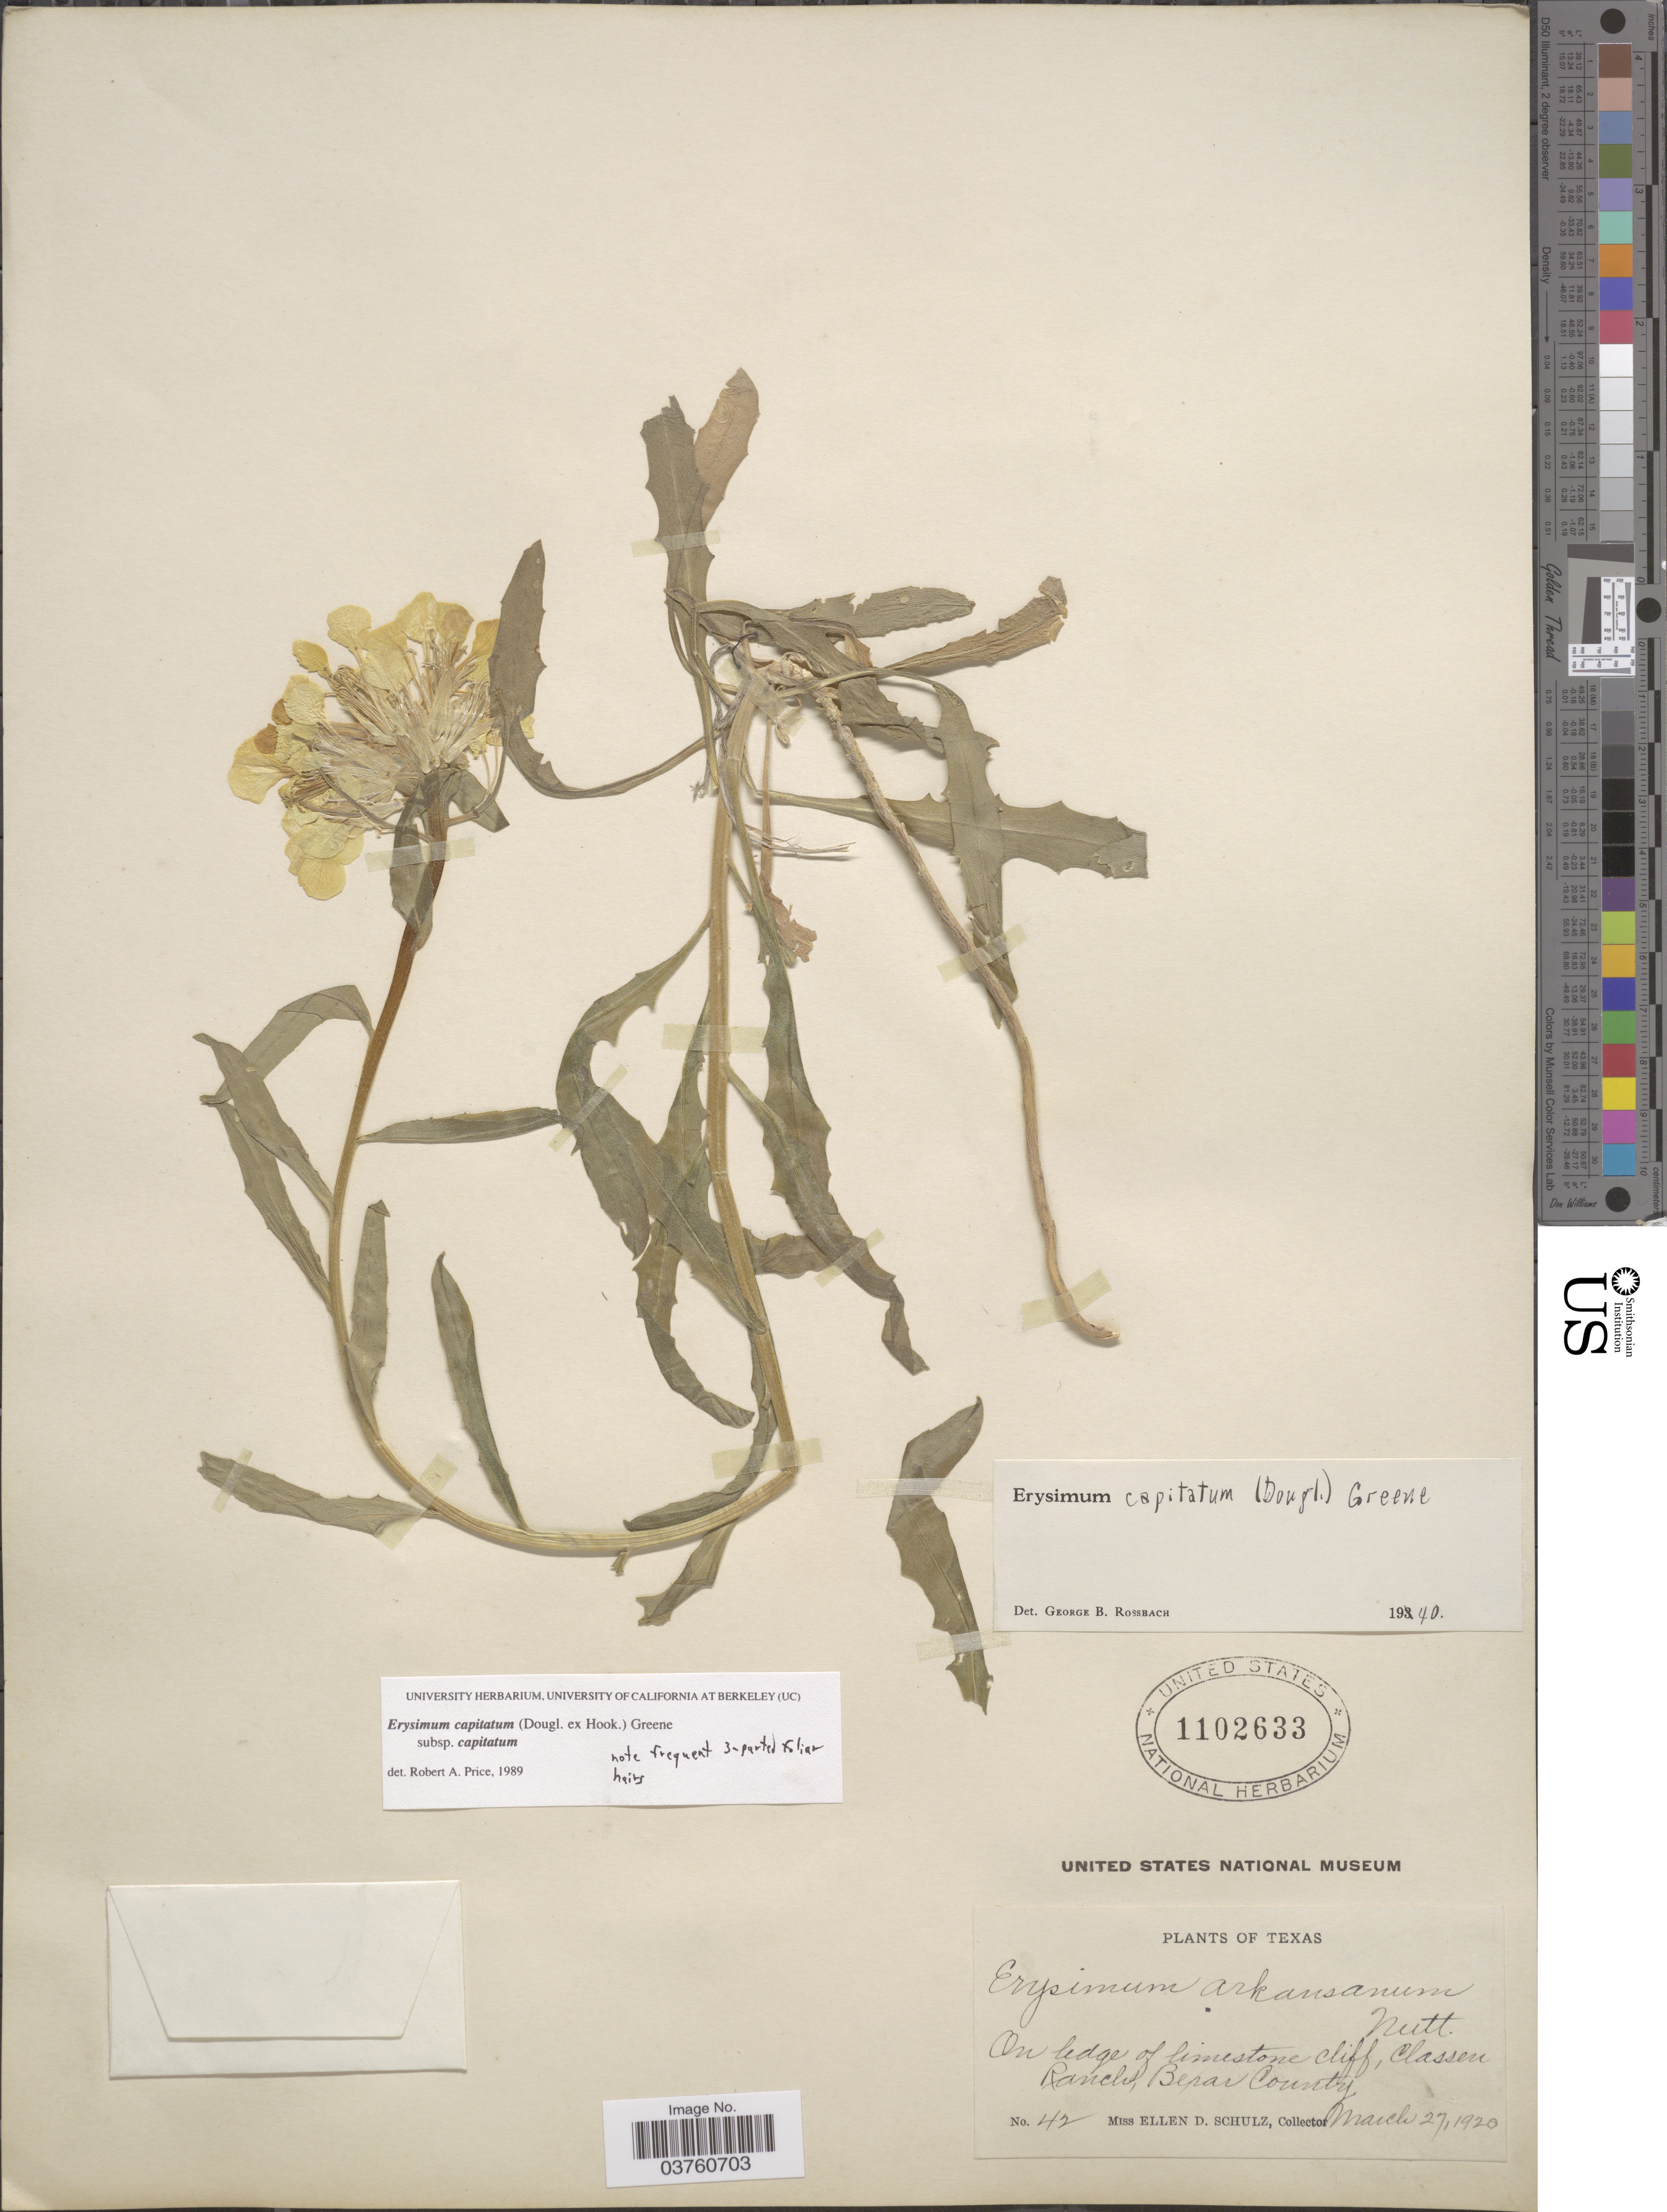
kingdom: Plantae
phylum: Tracheophyta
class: Magnoliopsida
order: Brassicales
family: Brassicaceae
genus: Erysimum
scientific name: Erysimum capitatum subsp. capitatum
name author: (Douglas ex Hook.) Greene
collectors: E. D. Schulz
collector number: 42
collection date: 1920-03-27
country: United States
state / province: Texas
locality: On ledge of limestone cliff, Classen Ranch, Bexar County.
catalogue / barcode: US 1102633